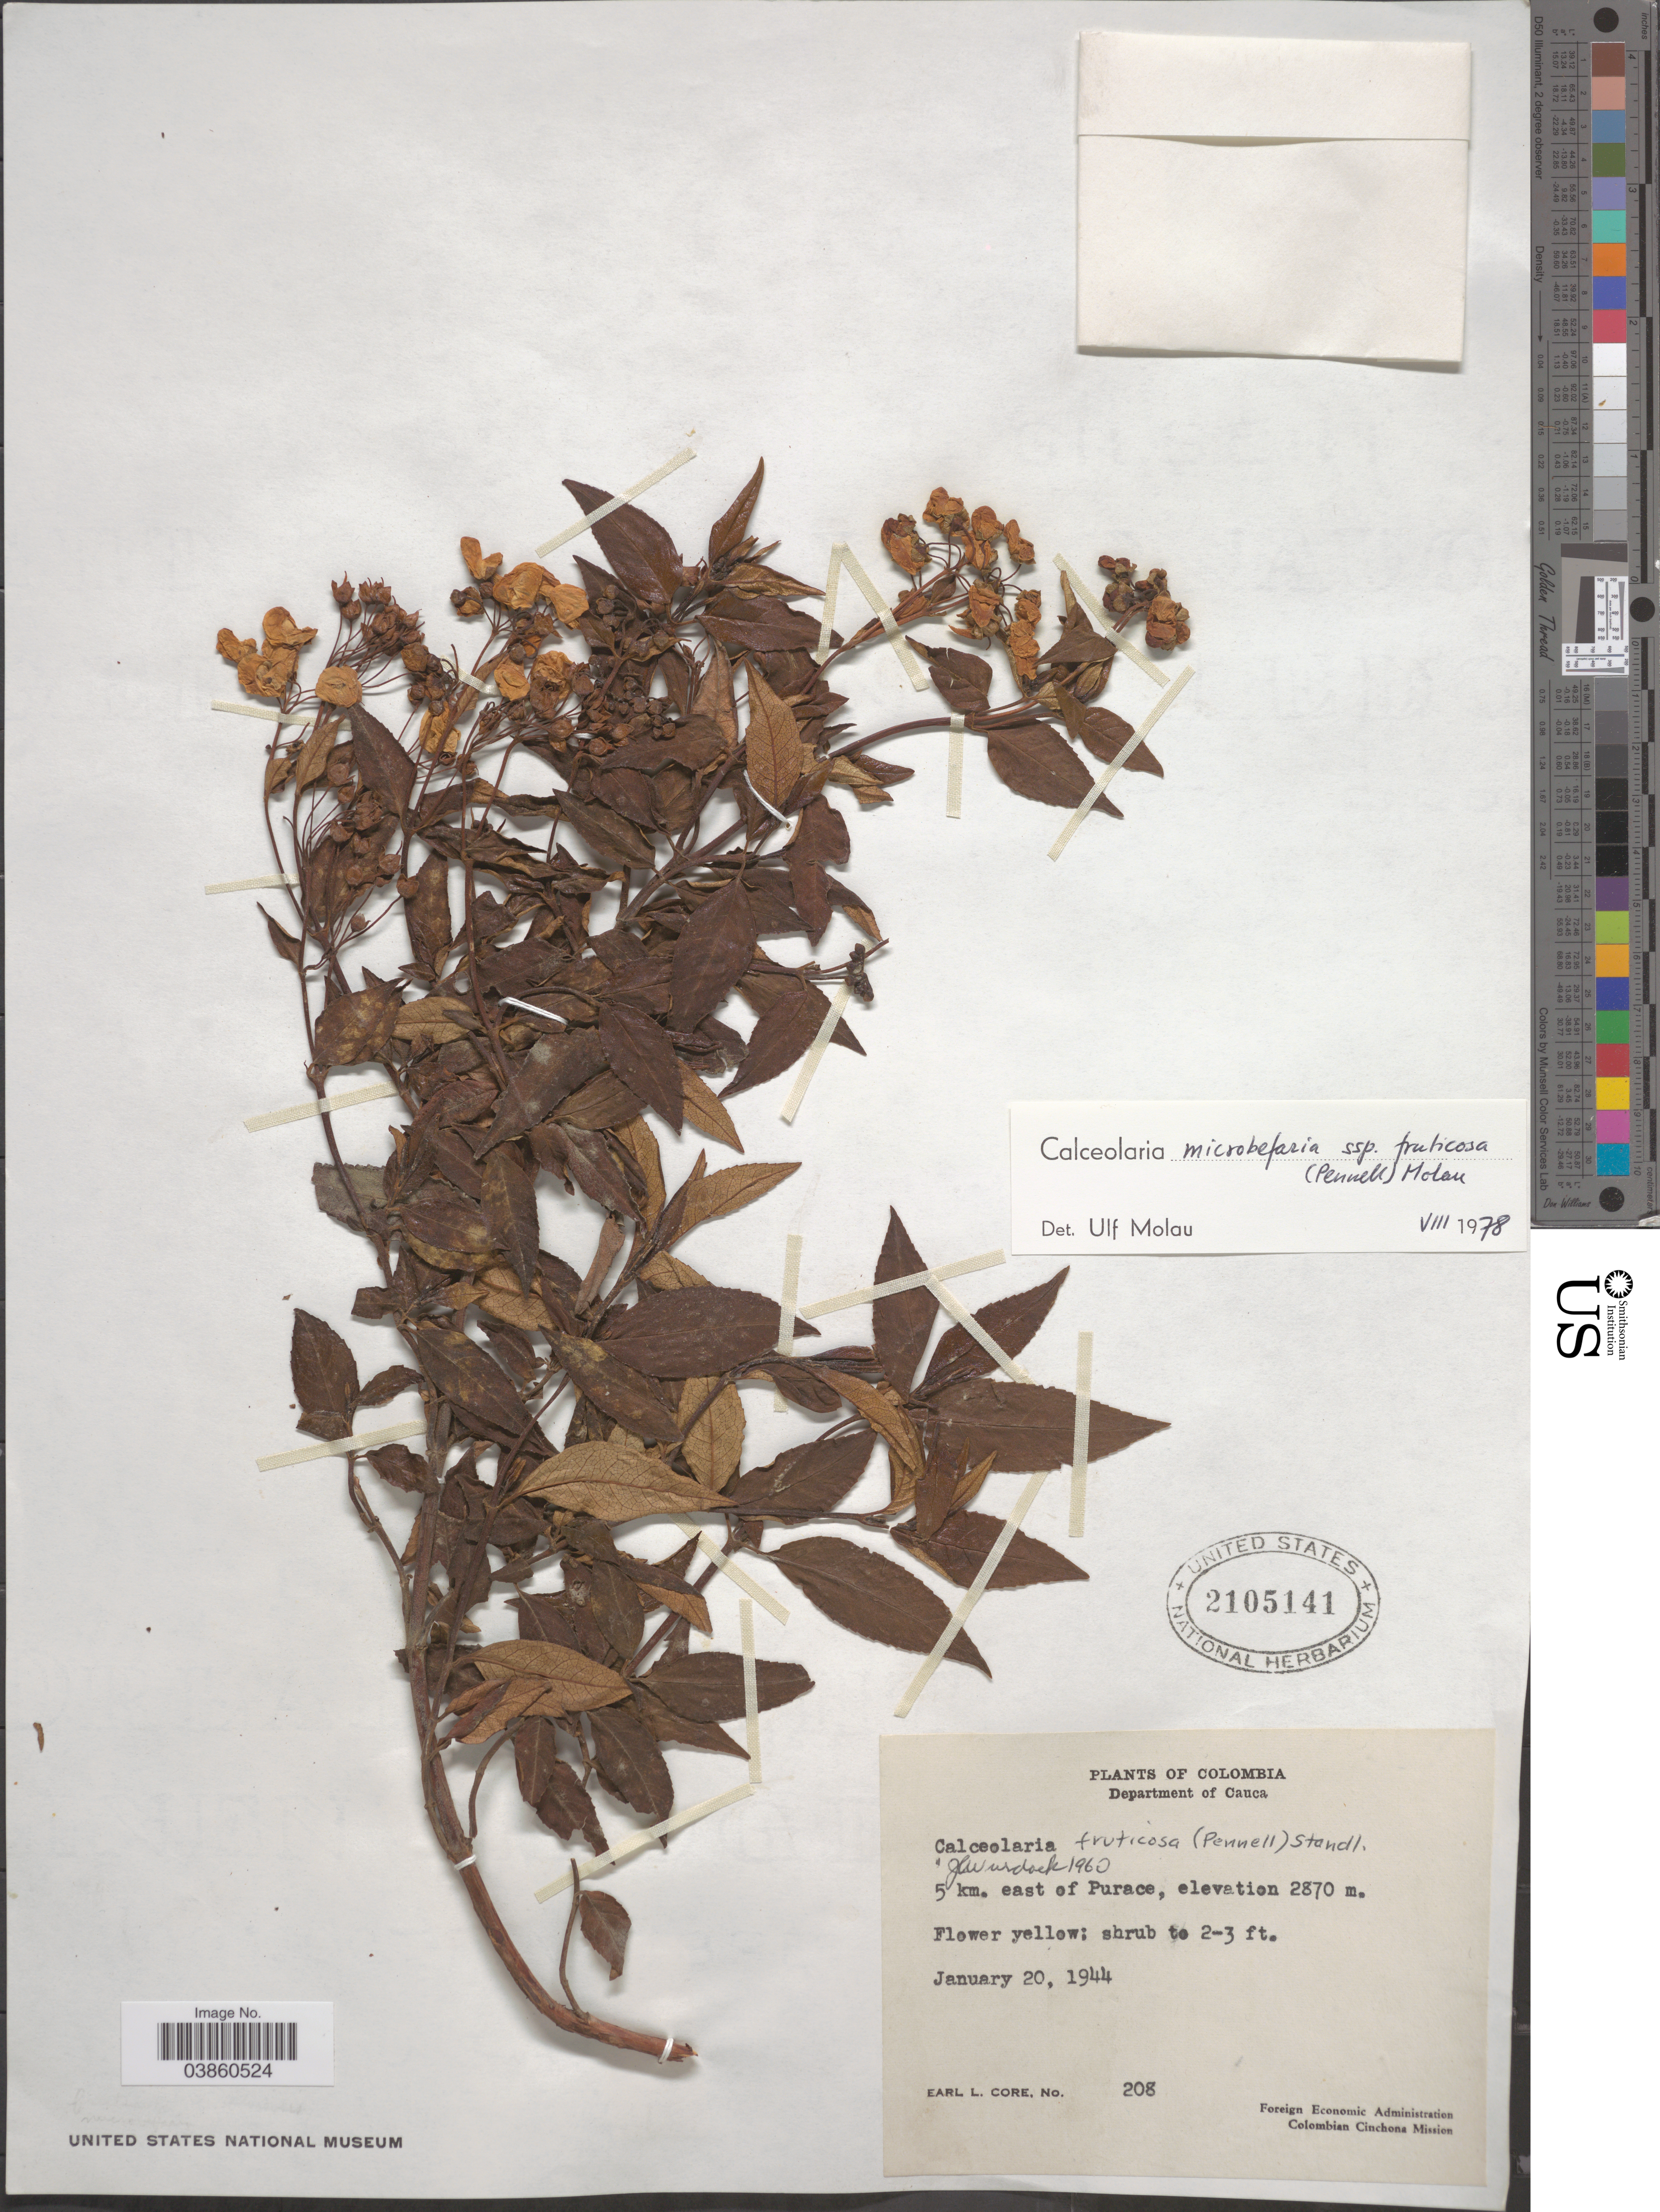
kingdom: Plantae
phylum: Tracheophyta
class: Magnoliopsida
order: Lamiales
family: Calceolariaceae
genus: Calceolaria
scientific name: Calceolaria microbefaria subsp. fruticosa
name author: (Pennell) Molau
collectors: E. L. Core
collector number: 208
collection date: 1944-01-20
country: Colombia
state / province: Cauca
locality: Department of Cauca. 5 km. east of Purace.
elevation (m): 2870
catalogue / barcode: US 2105141